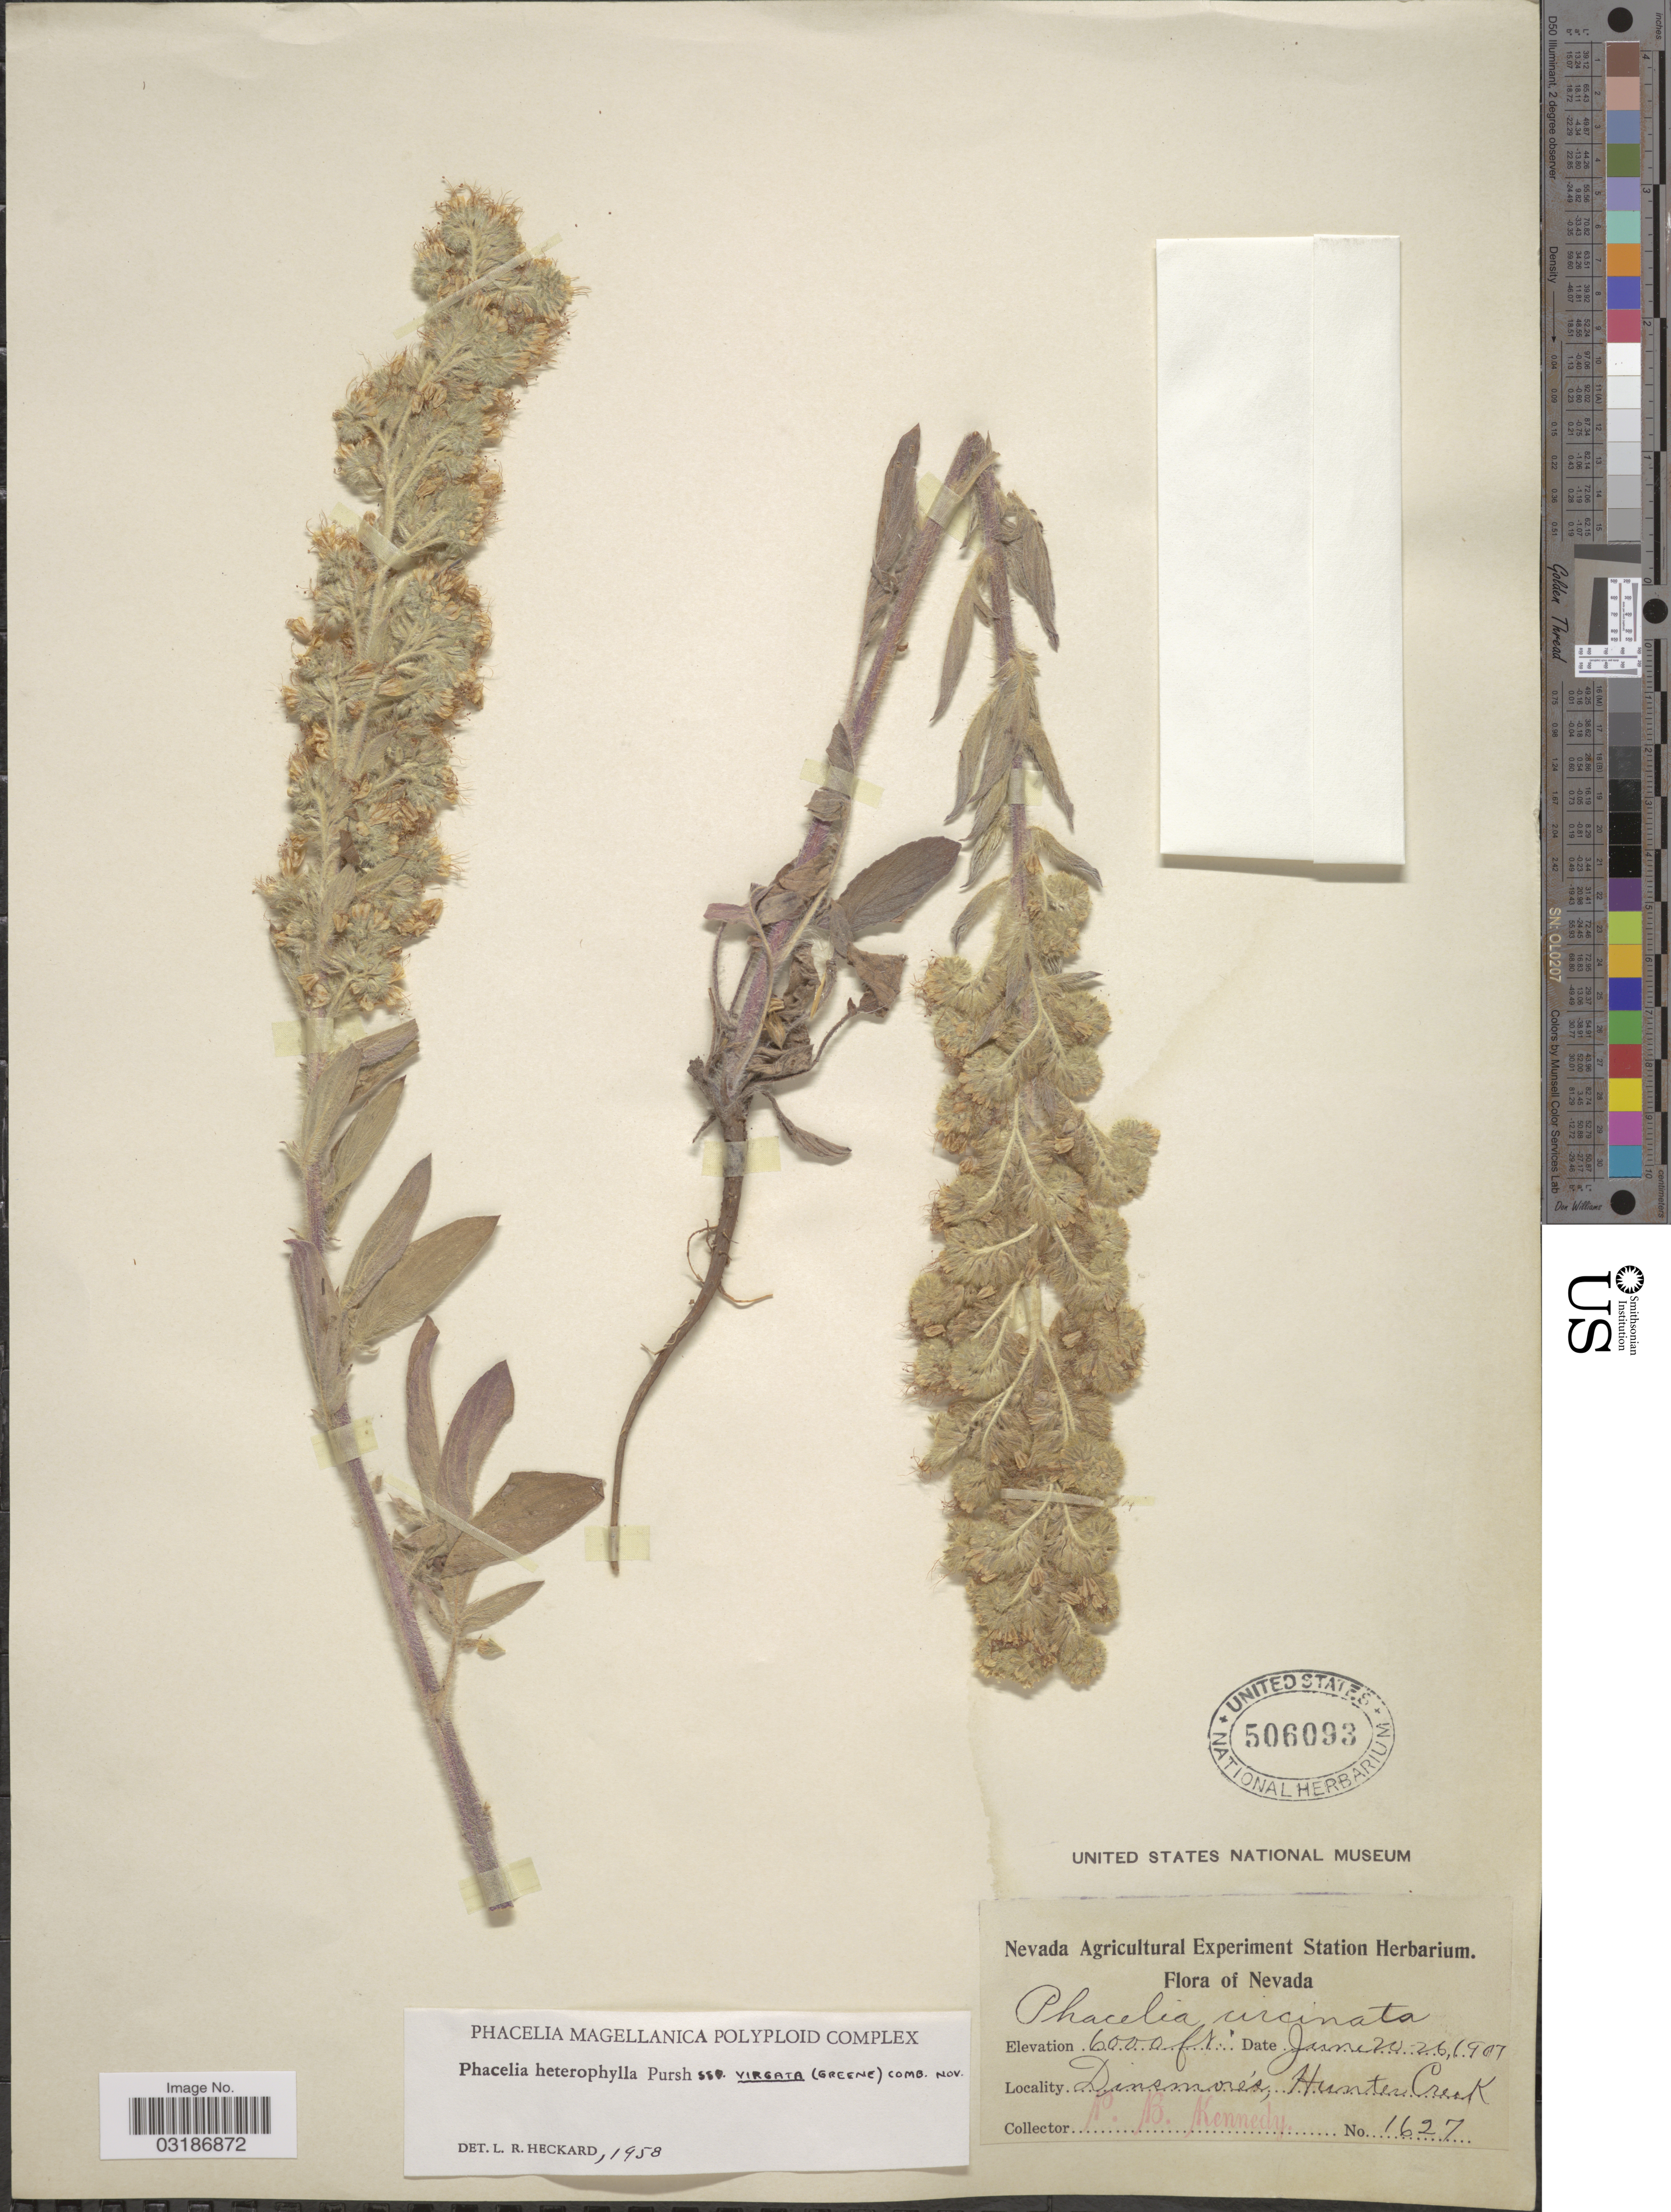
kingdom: Plantae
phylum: Tracheophyta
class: Magnoliopsida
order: Boraginales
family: Hydrophyllaceae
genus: Phacelia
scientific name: Phacelia heterophylla subsp. virgata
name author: (Greene) Heckard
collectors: P. B. Kennedy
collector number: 1627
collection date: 1907-06-20/1907-06-26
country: United States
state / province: Nevada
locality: Dinsmore's, Hunter Creek.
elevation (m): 1829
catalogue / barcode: US 506093